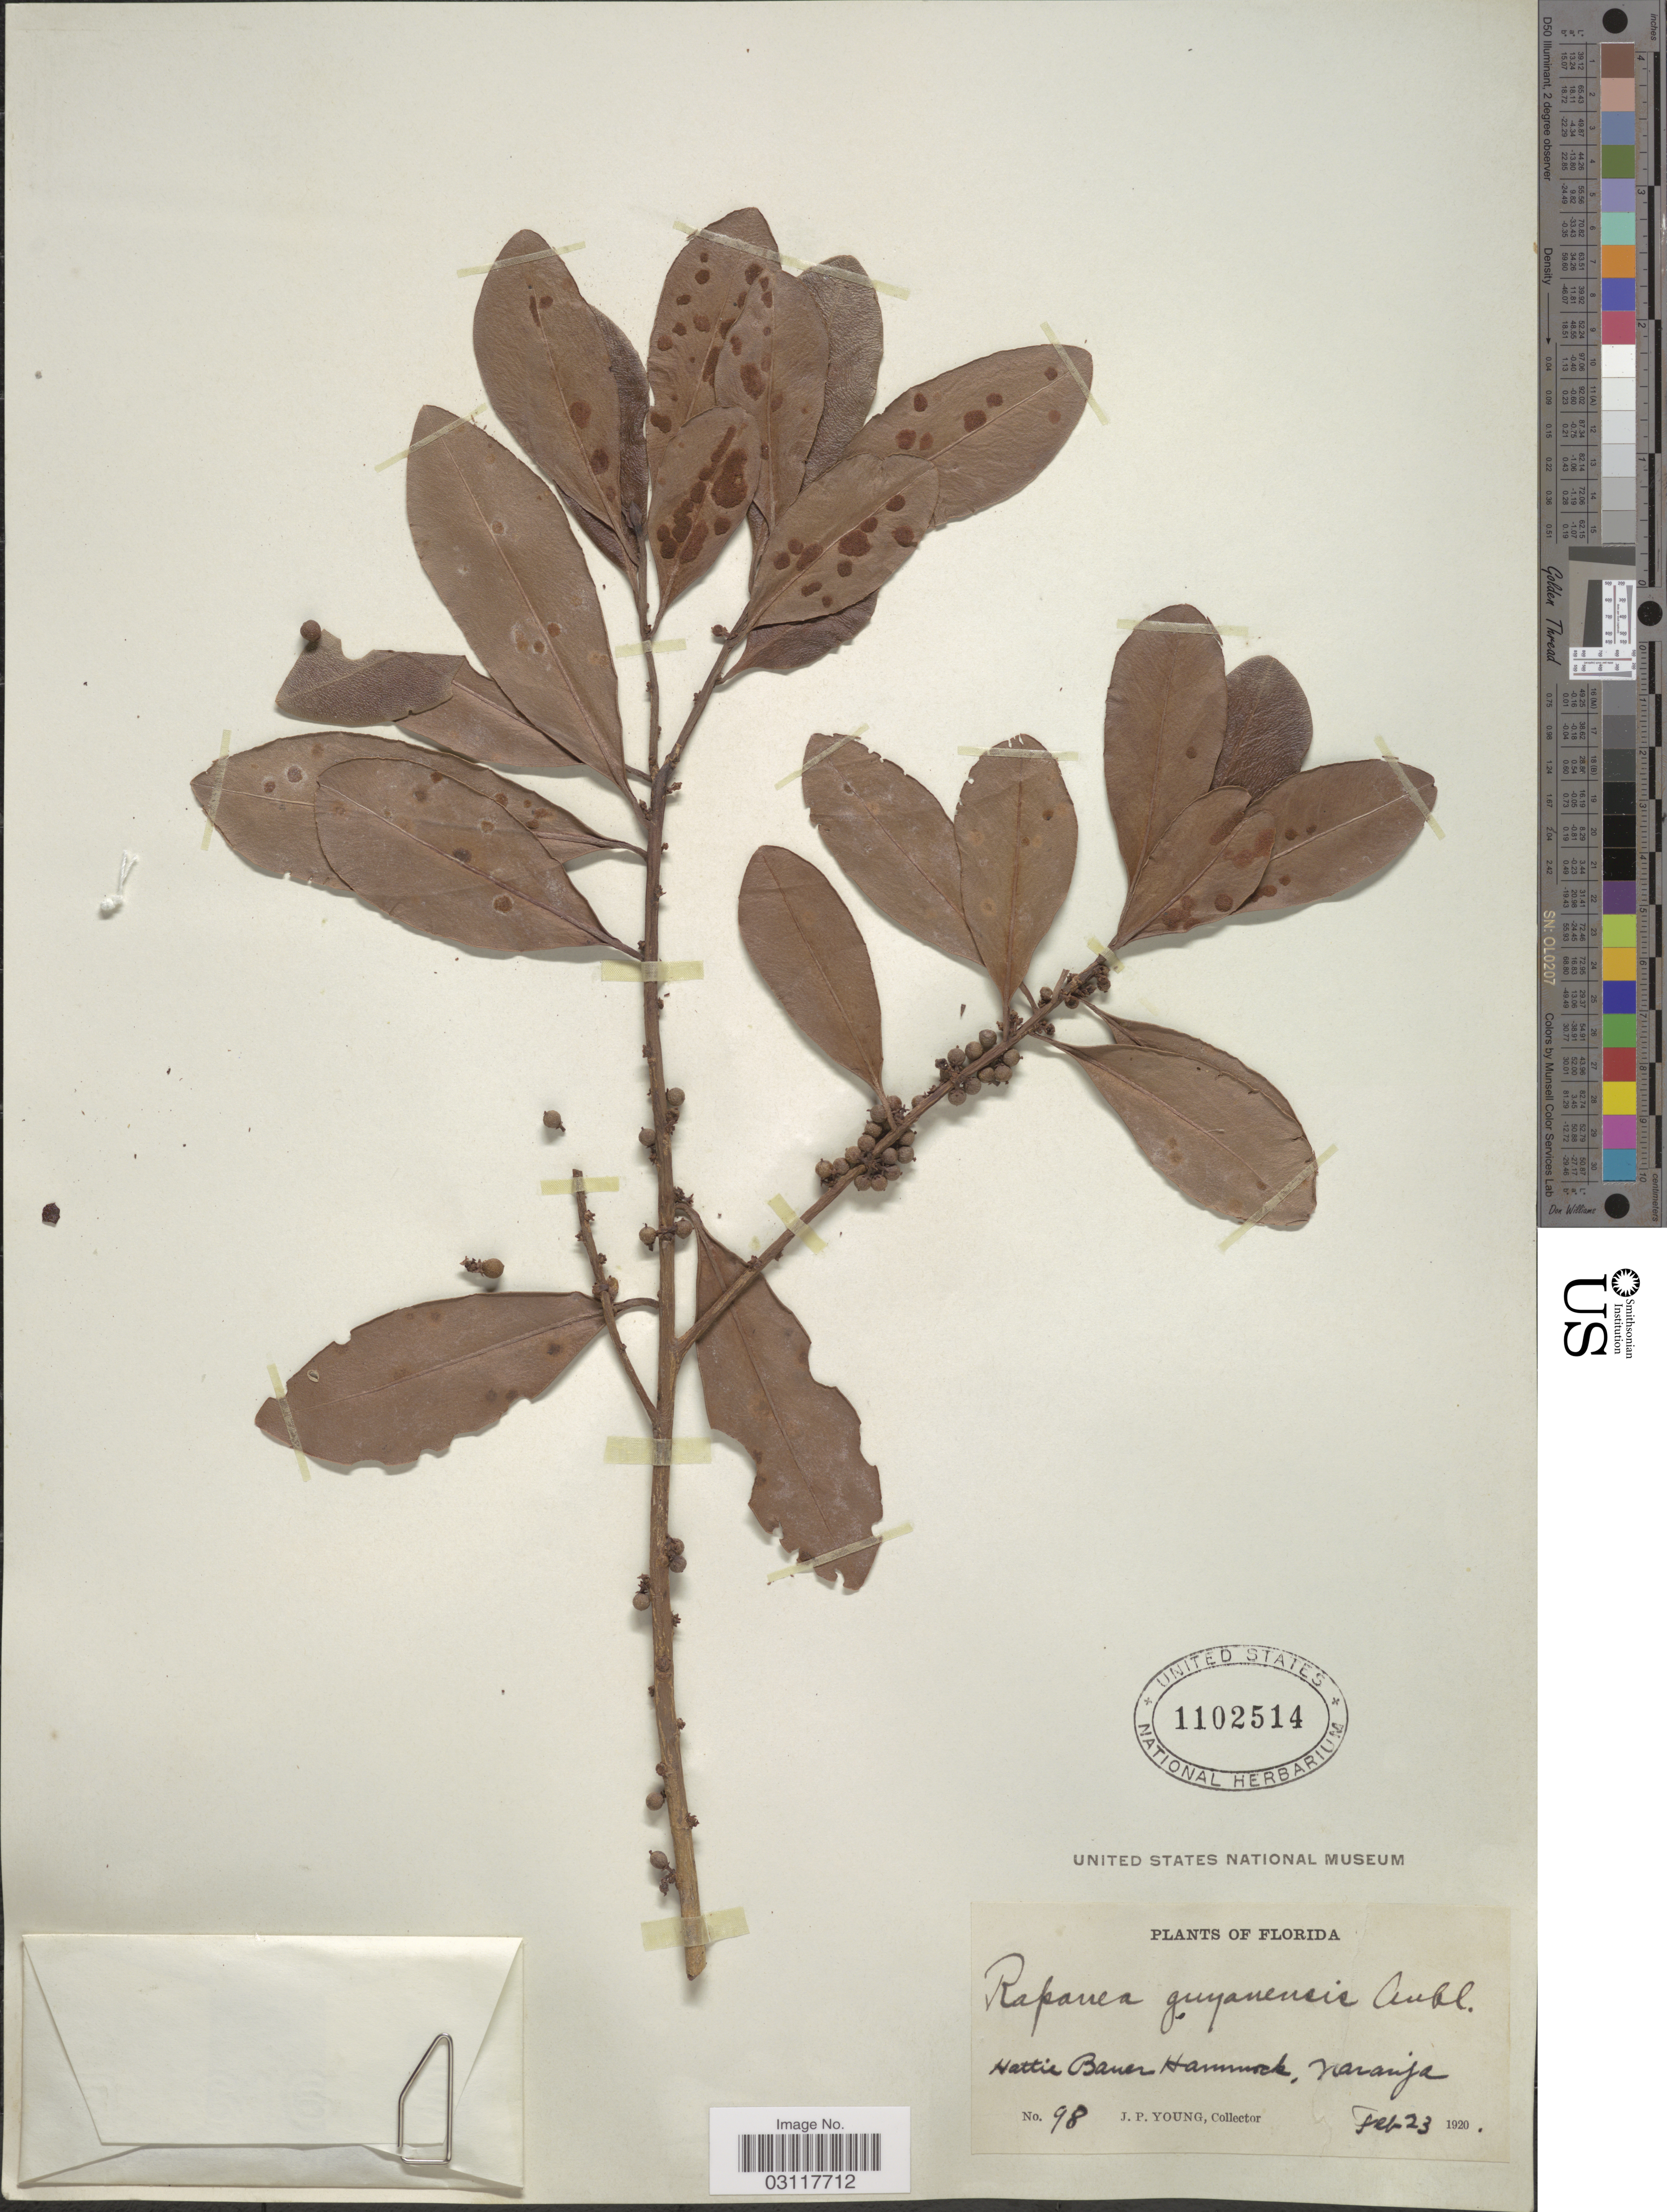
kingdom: Plantae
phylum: Tracheophyta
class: Magnoliopsida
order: Ericales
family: Primulaceae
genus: Rapanea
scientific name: Rapanea guianensis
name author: Aubl.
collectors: J. P. Young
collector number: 98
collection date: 1920-02-23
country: United States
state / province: Florida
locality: Hattie Bauer Hammock, Naranja.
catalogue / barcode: US 1102514